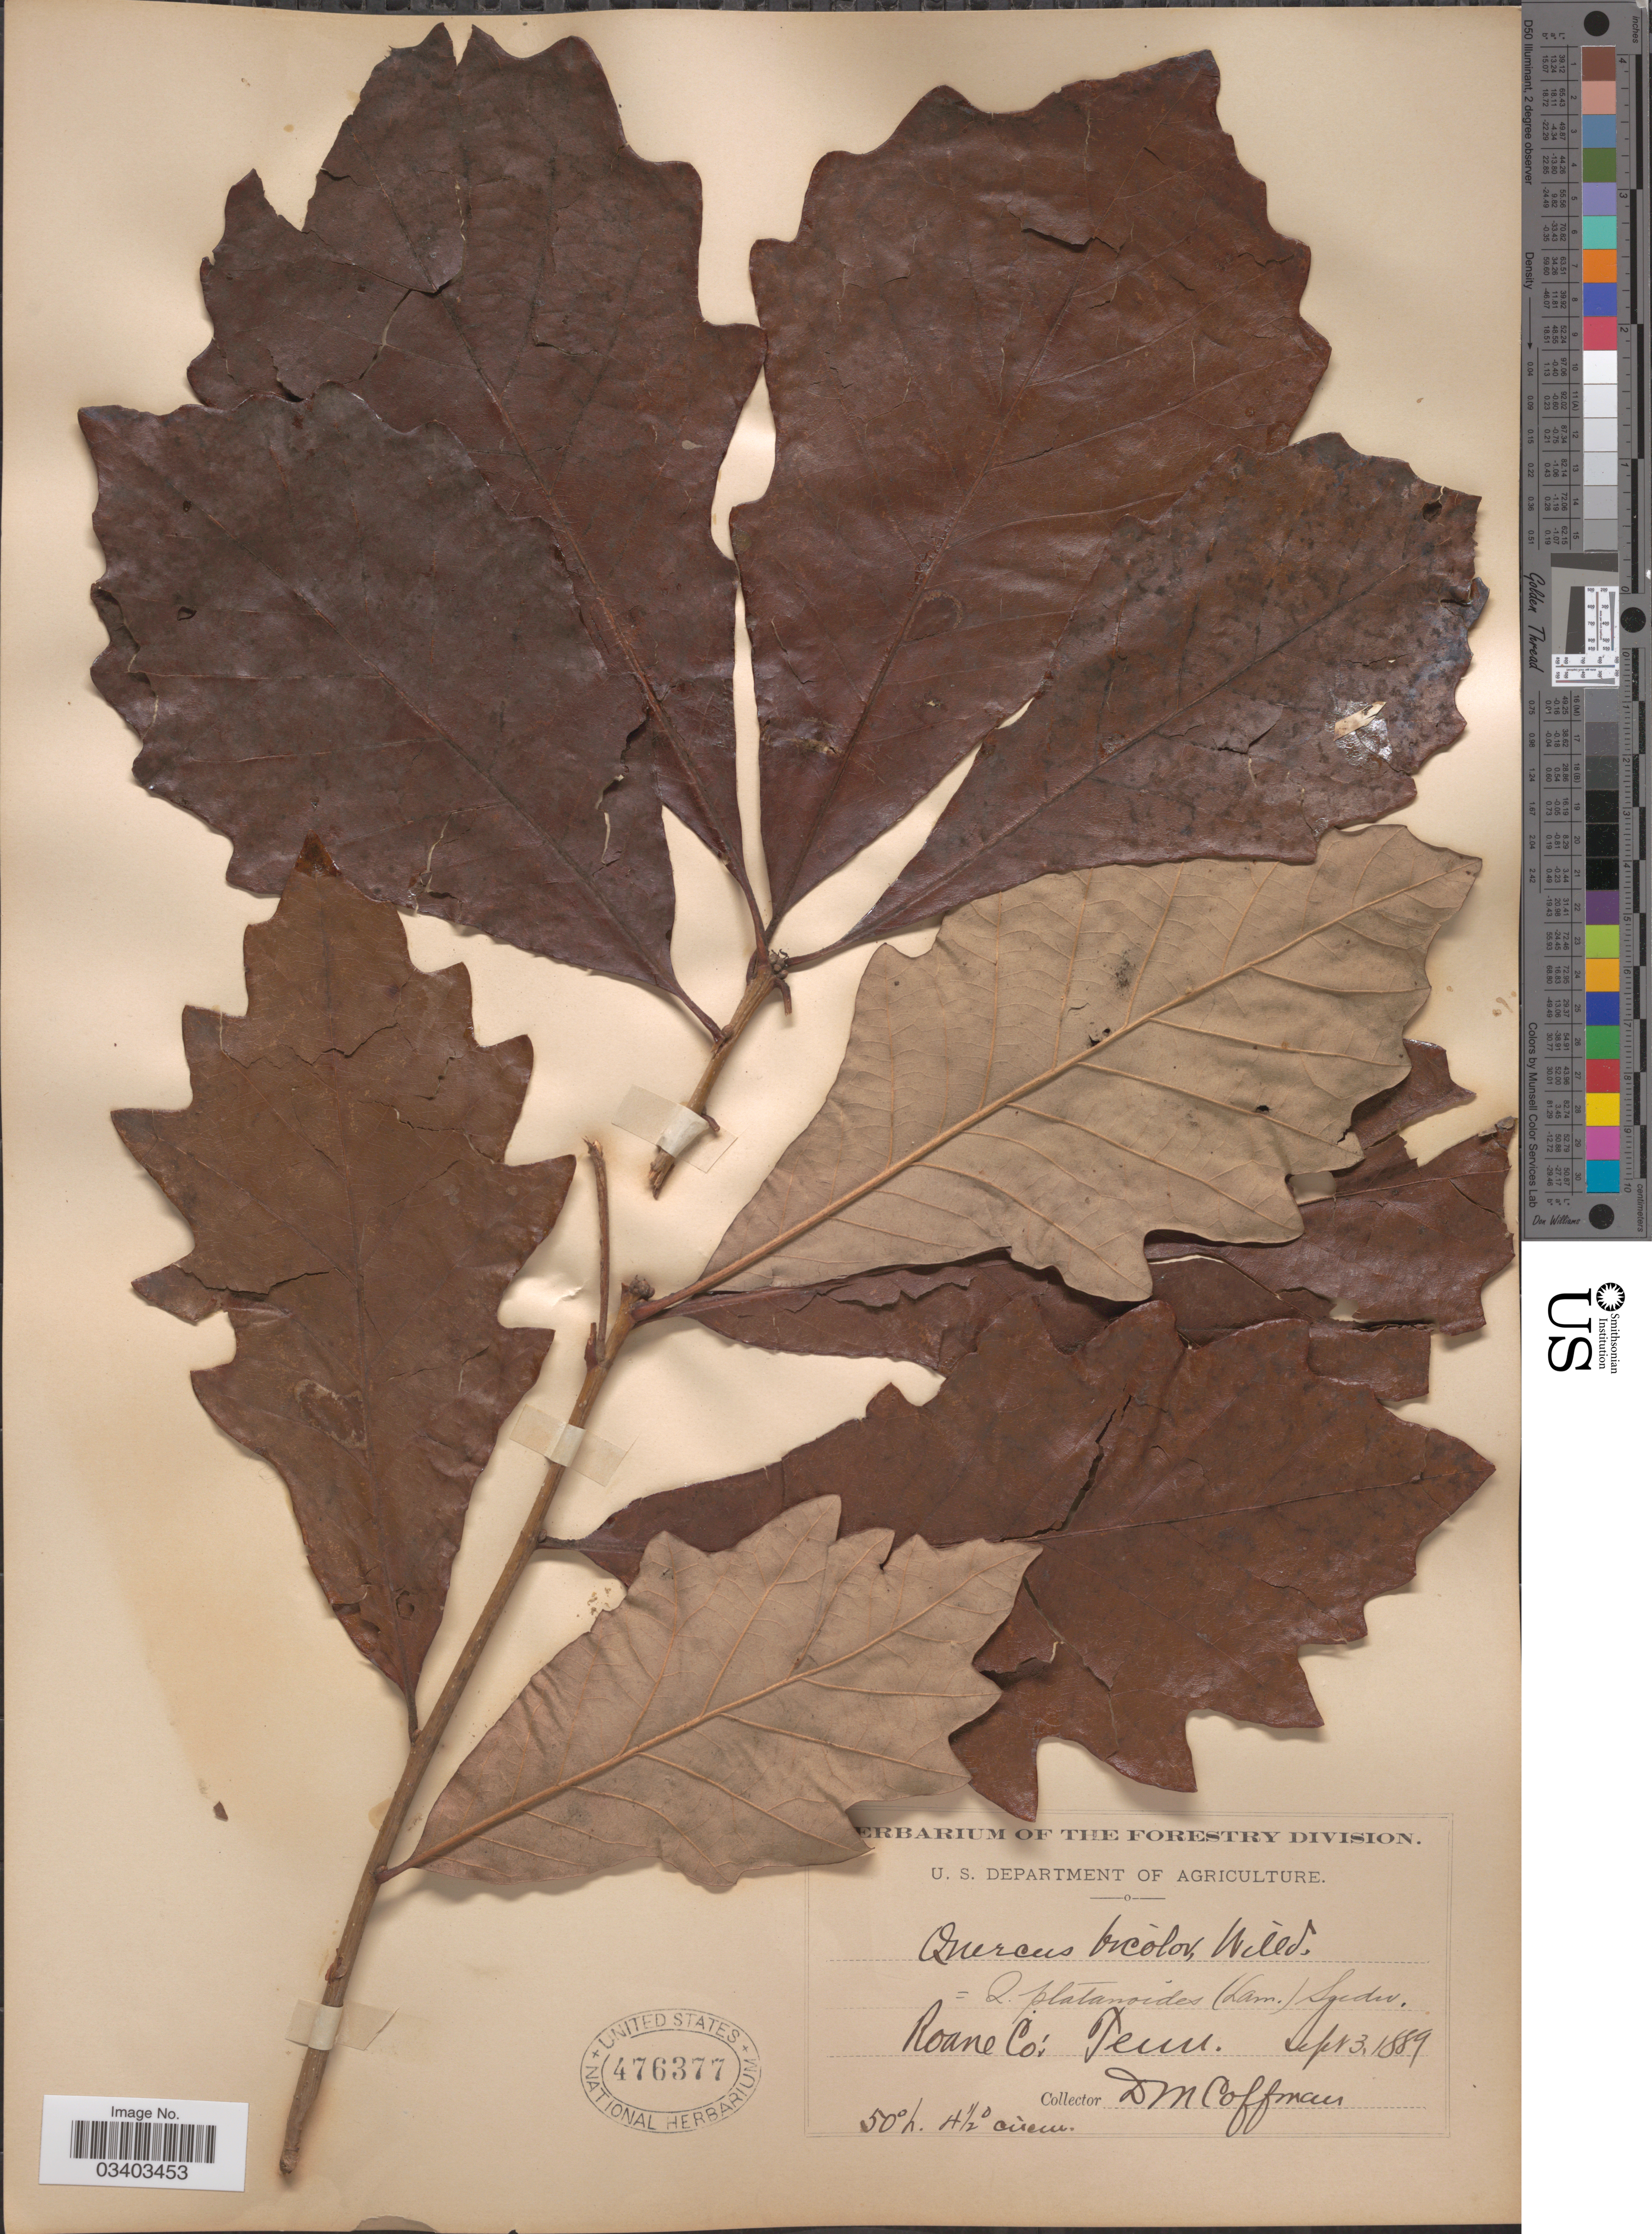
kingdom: Plantae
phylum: Tracheophyta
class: Magnoliopsida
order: Fagales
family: Fagaceae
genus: Quercus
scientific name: Quercus bicolor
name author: Willd.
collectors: D. M. Coffman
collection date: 1899-09-03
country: United States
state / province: Tennessee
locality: Roane Co.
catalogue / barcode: US 476377